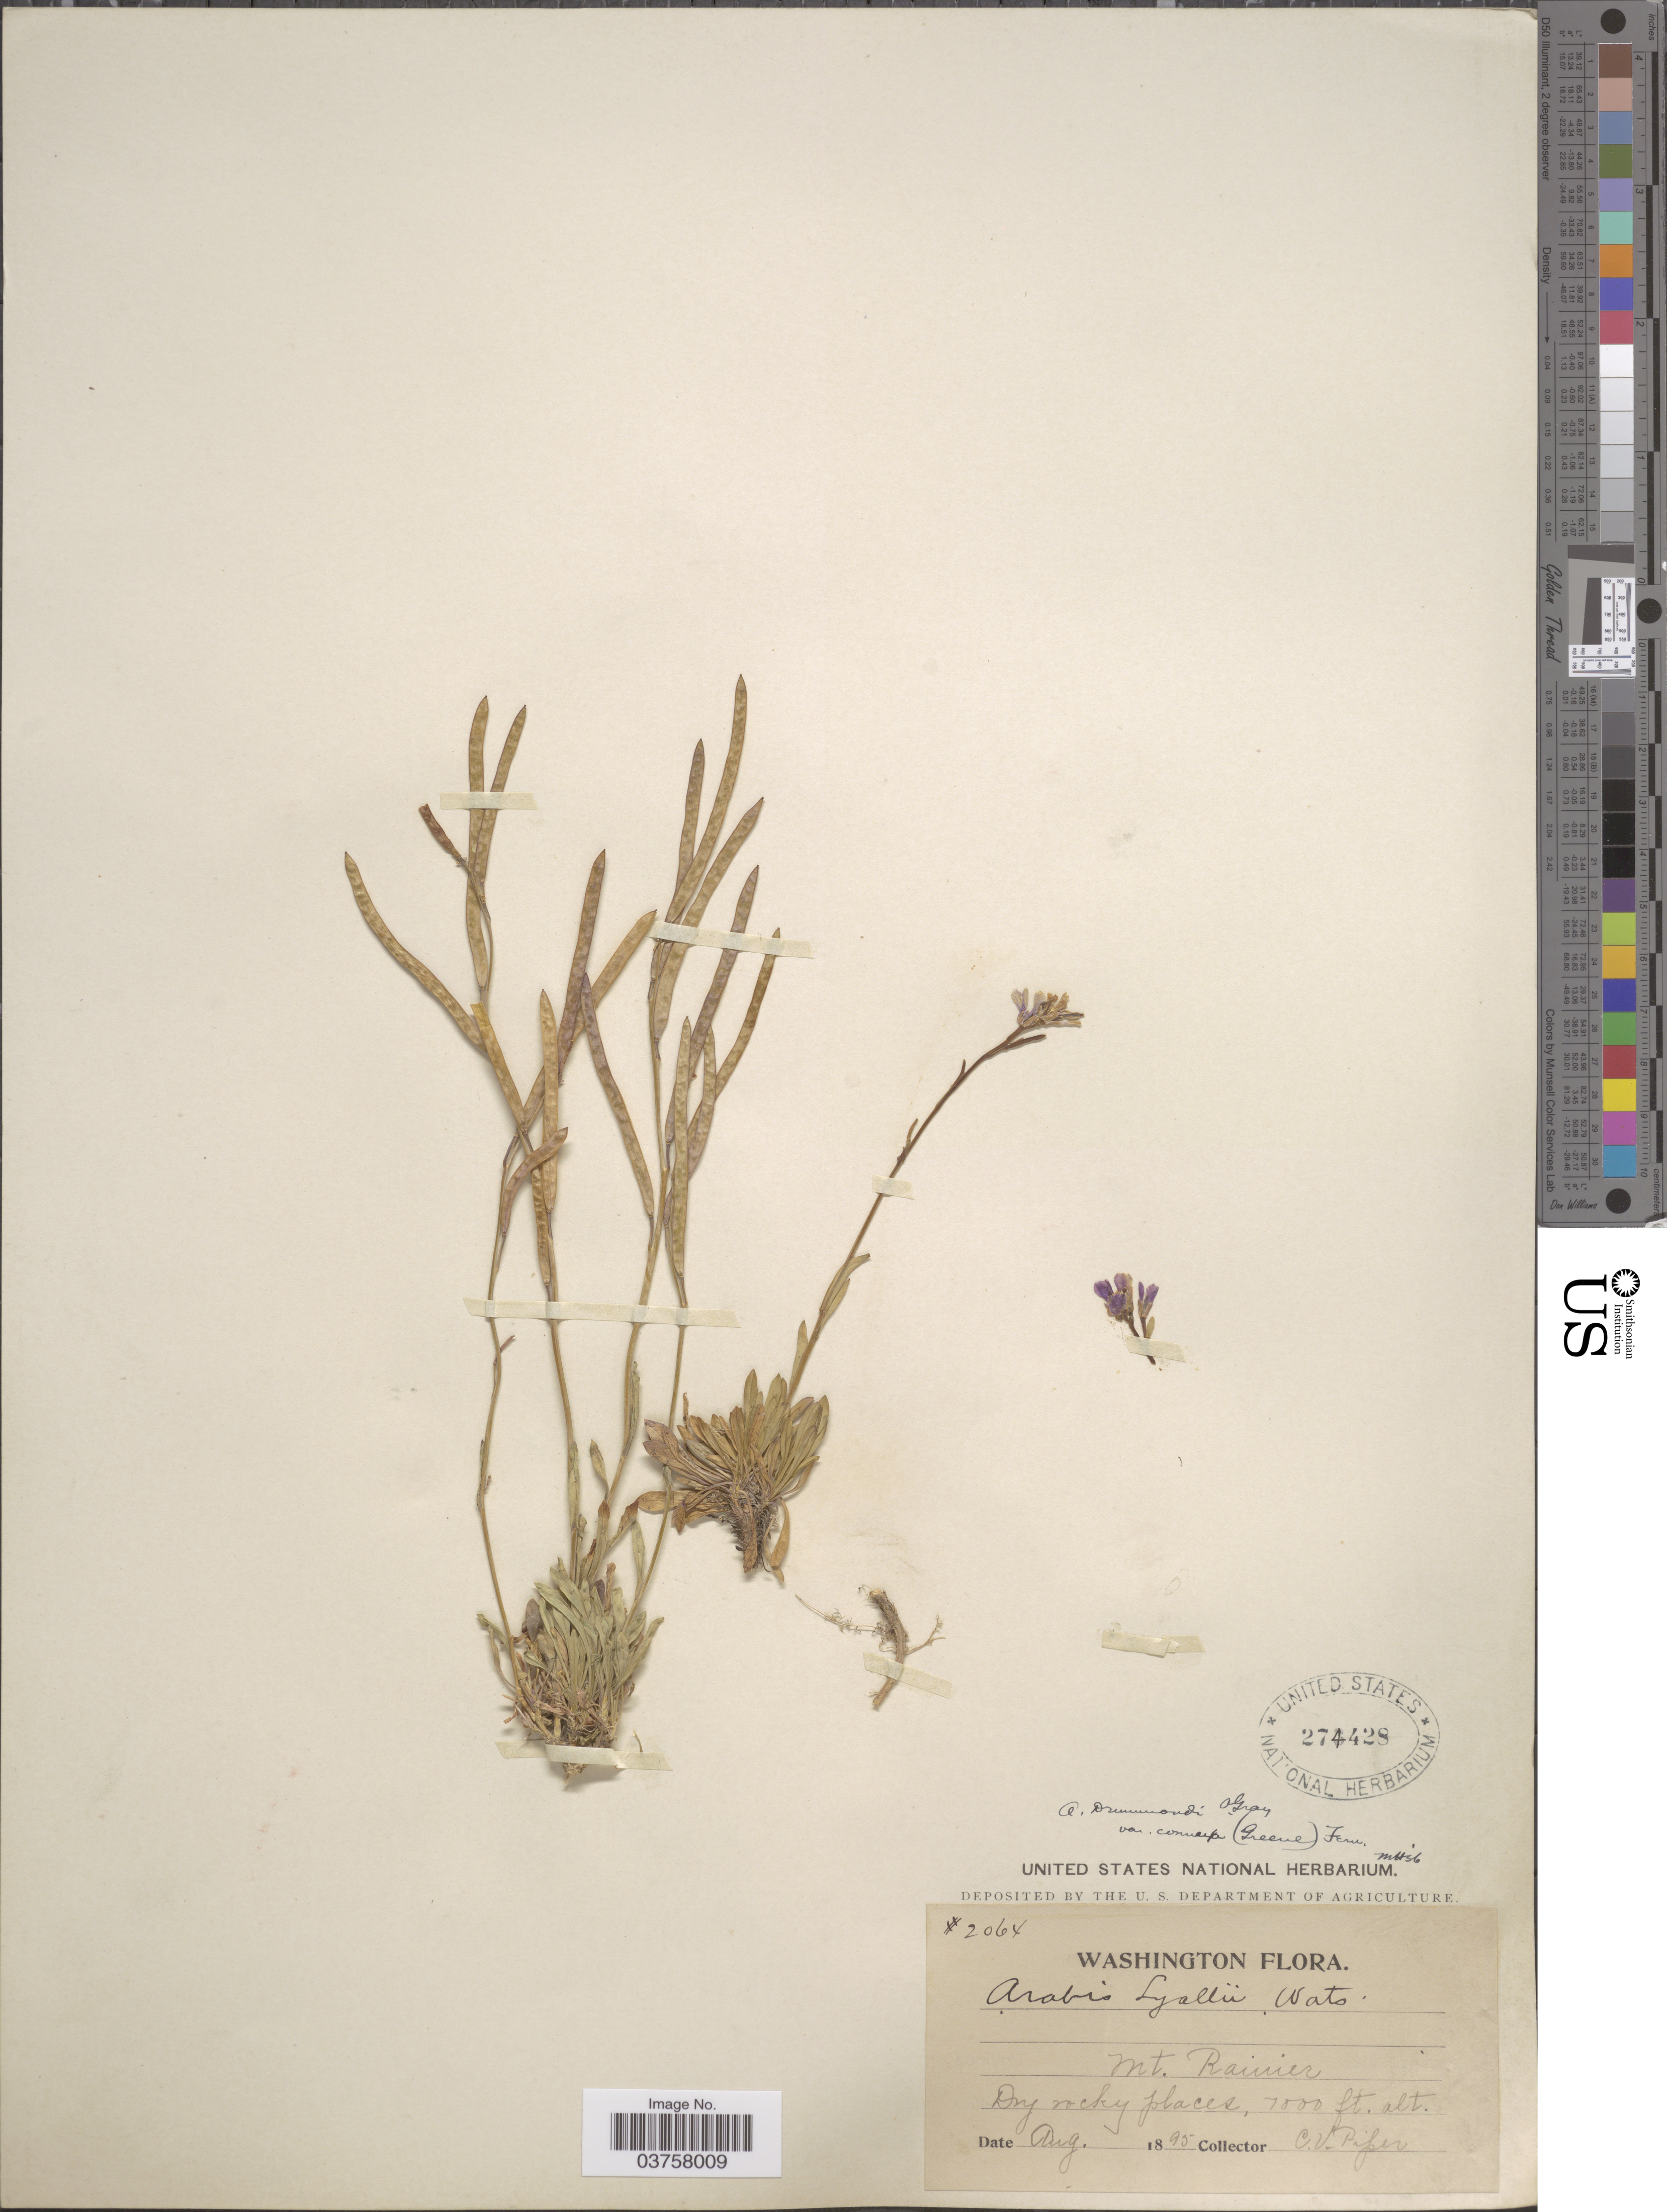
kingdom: Plantae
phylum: Tracheophyta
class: Magnoliopsida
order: Brassicales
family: Brassicaceae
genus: Arabis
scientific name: Arabis lyallii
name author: S. Watson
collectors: C. V. Piper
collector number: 2064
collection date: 1895-08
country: United States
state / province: Washington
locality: Mt. Rainier.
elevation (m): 2134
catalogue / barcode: US 274428